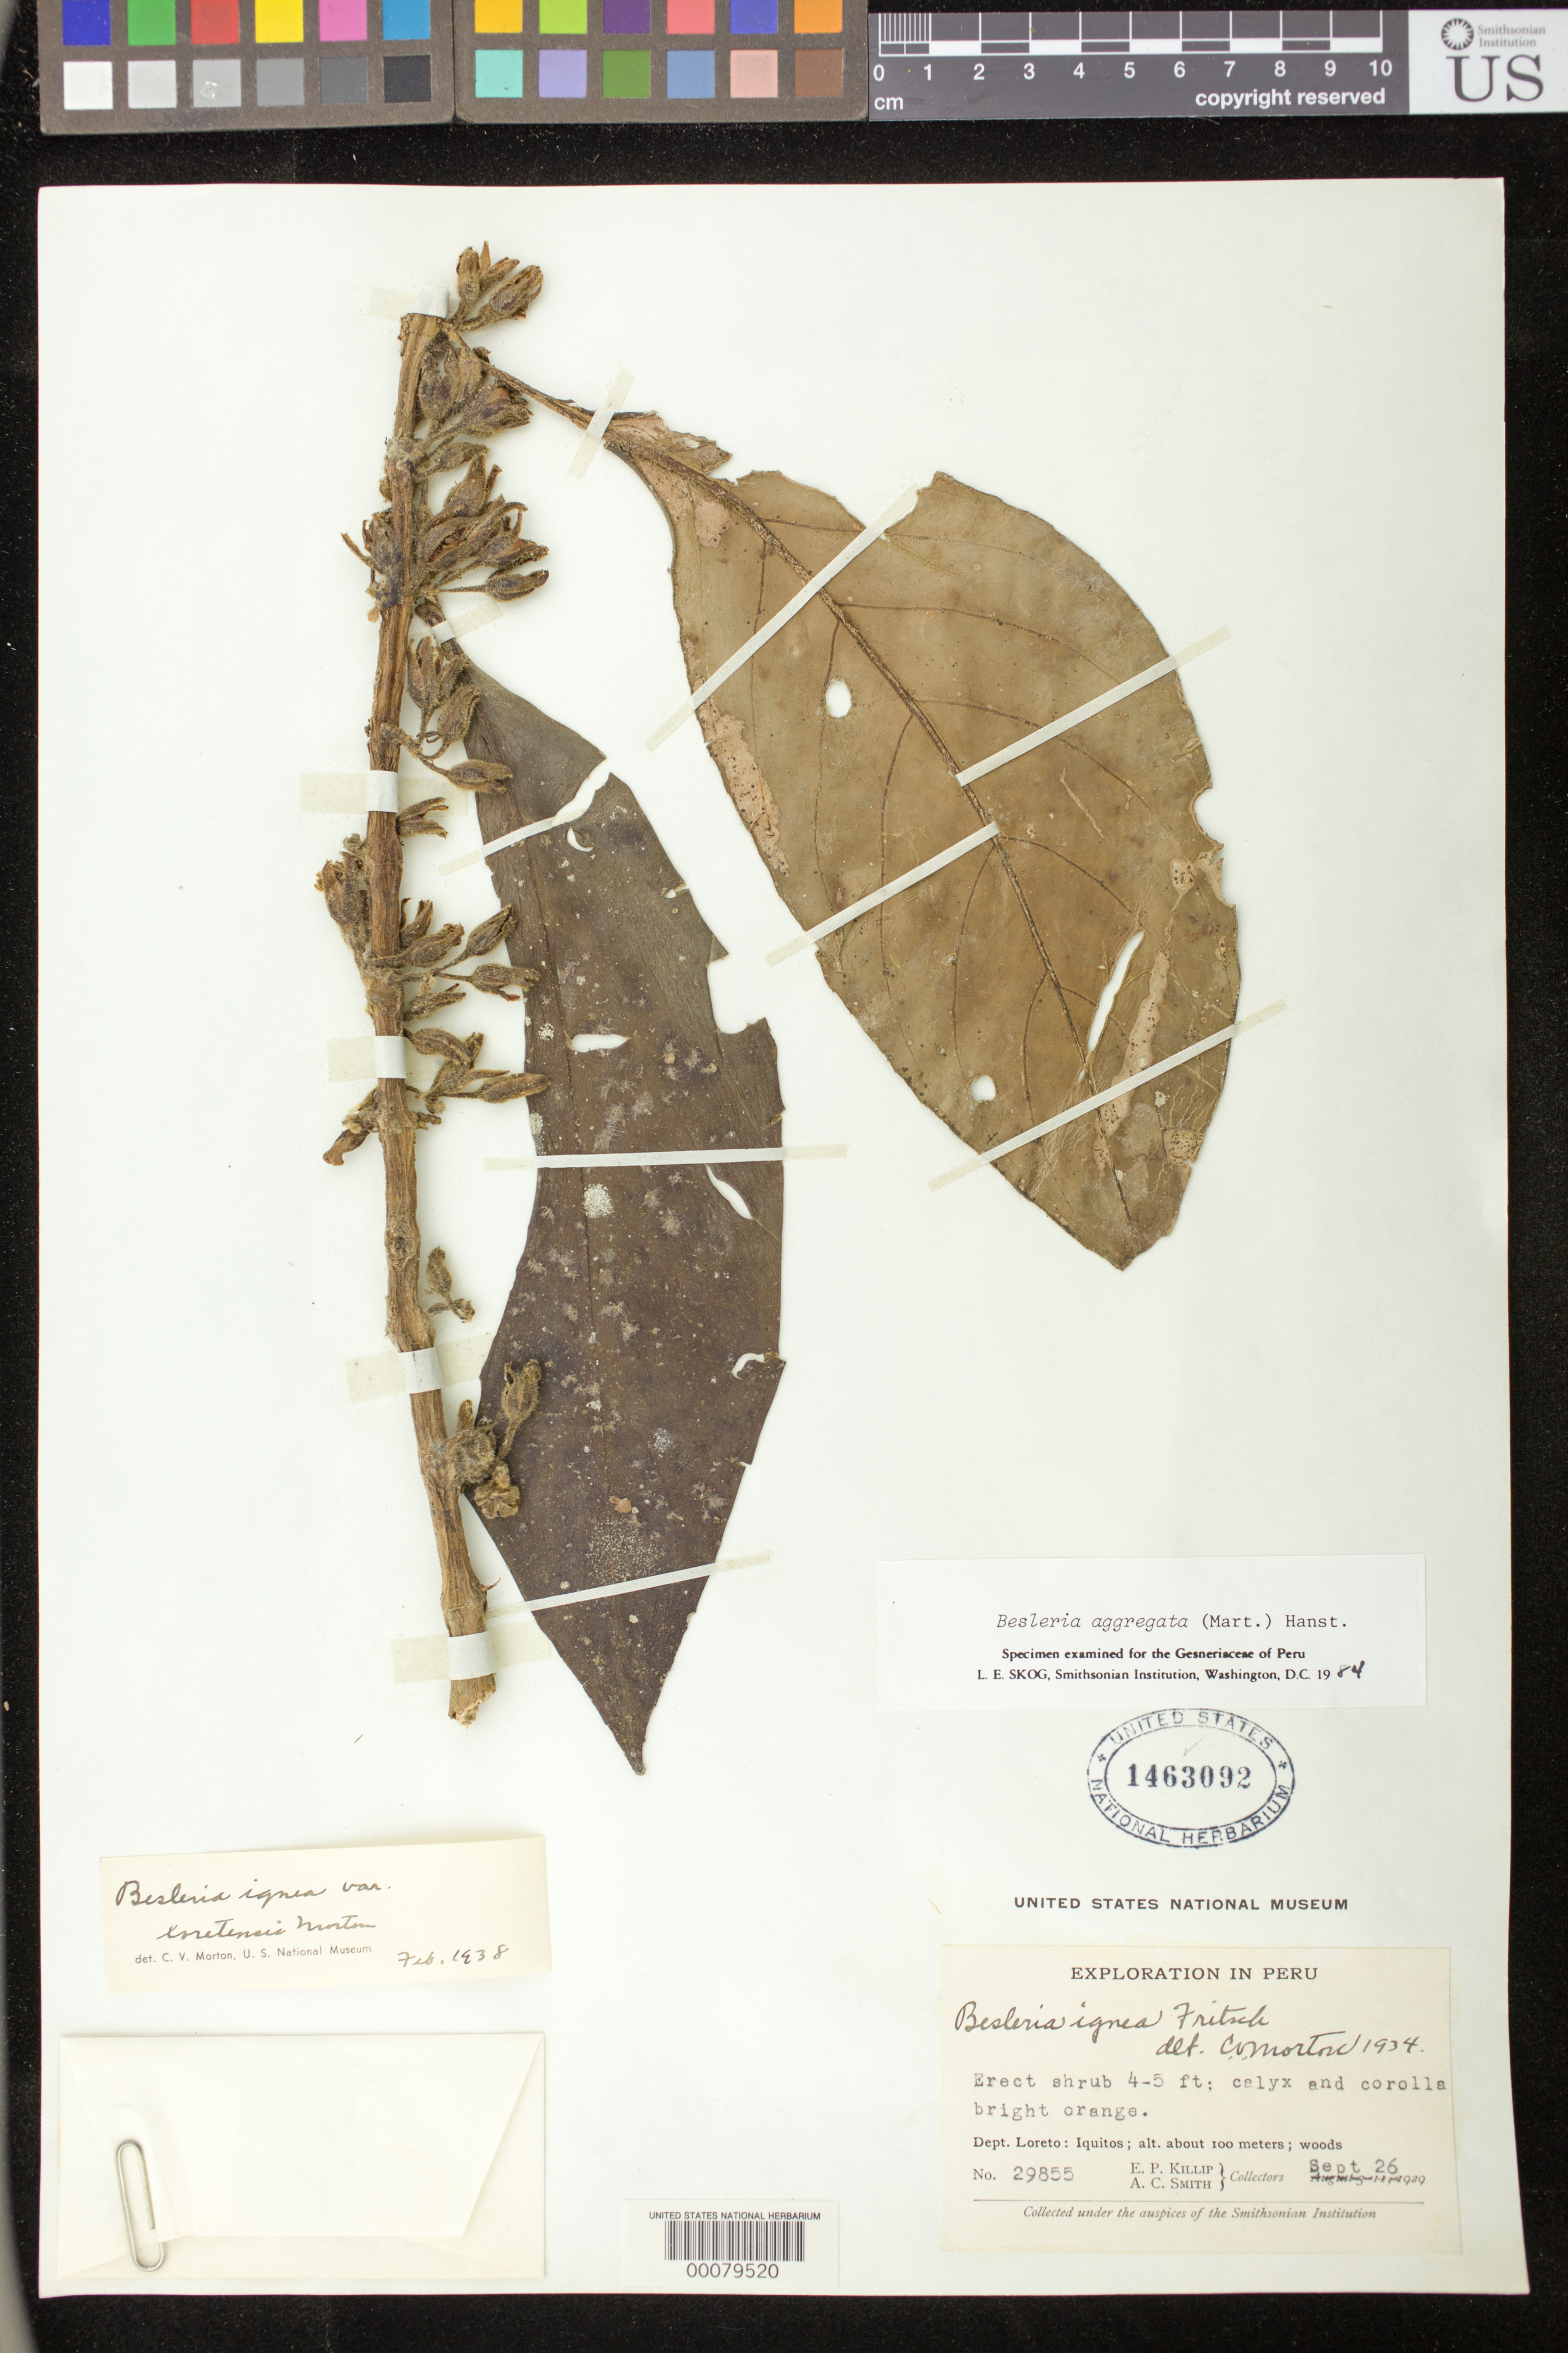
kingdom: Plantae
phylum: Tracheophyta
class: Magnoliopsida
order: Lamiales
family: Gesneriaceae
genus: Besleria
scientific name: Besleria aggregata var. aggregata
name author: (Mart.) Hanst.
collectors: E. P. Killip & A. C. Smith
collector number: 29855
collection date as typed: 26 Sep 1929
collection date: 1929-09-26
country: Peru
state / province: Loreto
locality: Iquitos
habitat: Woods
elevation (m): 100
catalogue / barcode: US 1463092